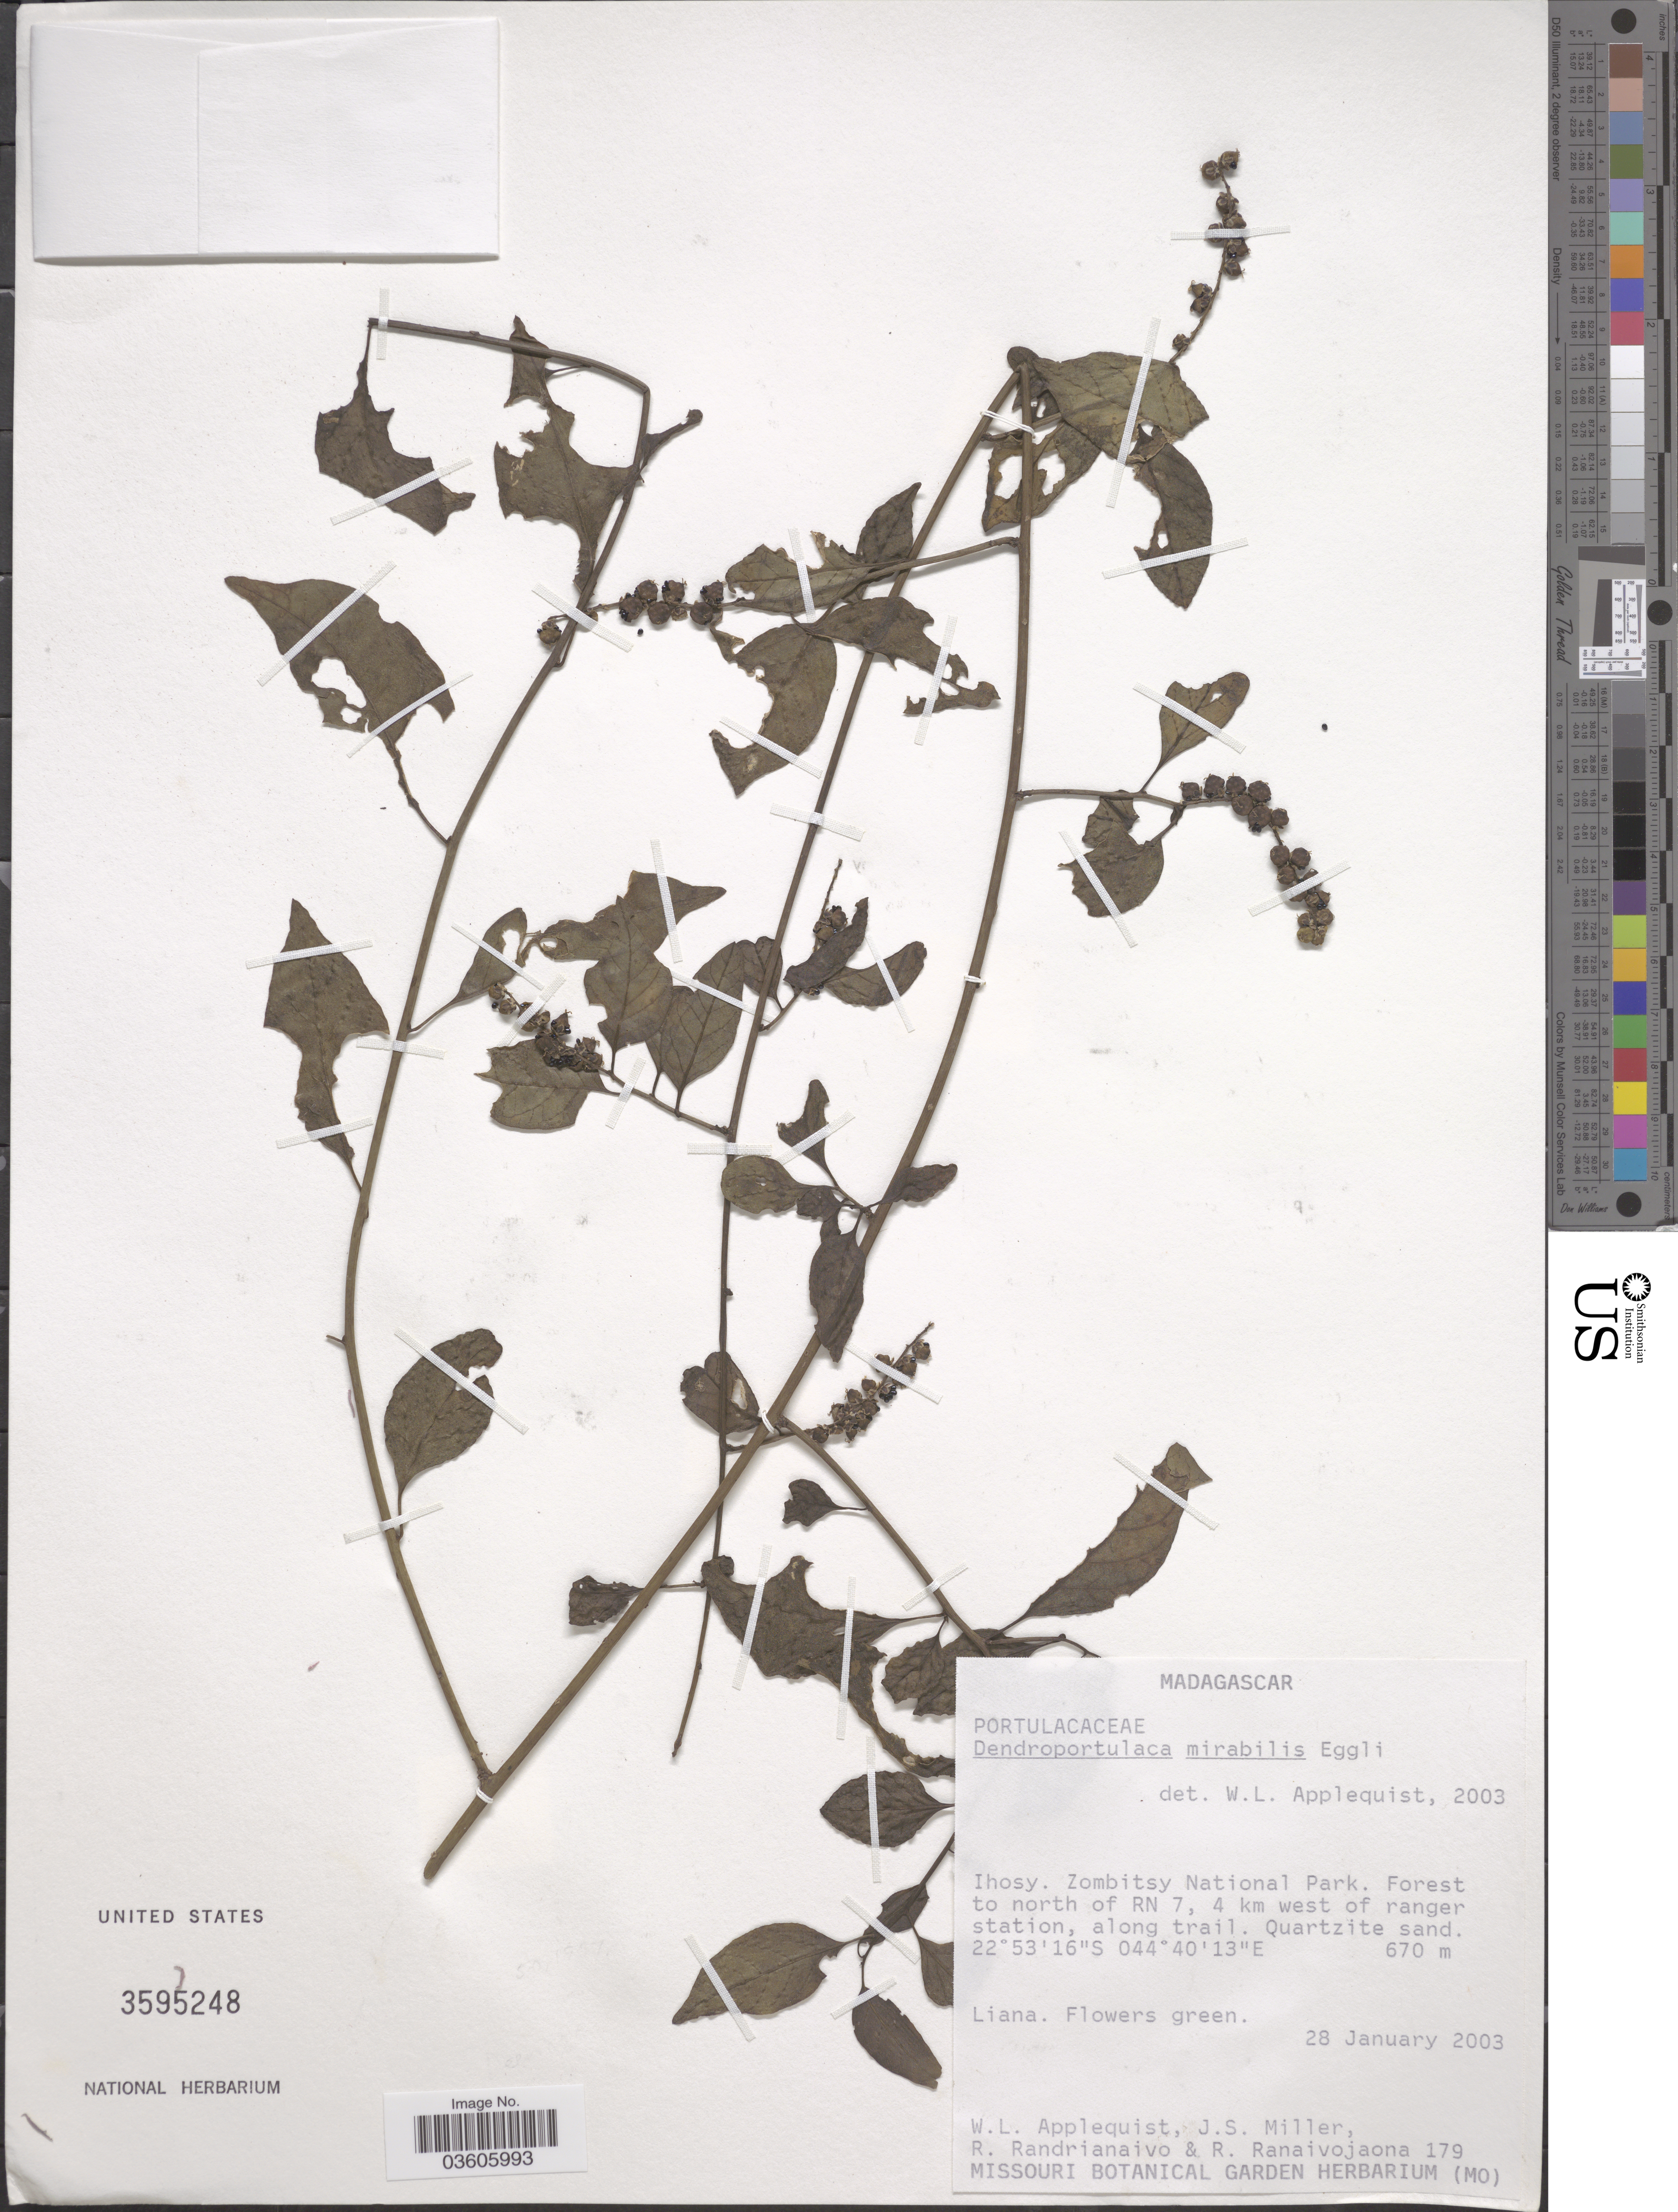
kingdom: Plantae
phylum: Tracheophyta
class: Magnoliopsida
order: Caryophyllales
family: Amaranthaceae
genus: Deeringia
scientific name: Deeringia mirabilis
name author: (Eggli) Appleq. & D.B. Pratt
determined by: Applequist, W. L.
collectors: W. Applequist, J. S. Miller, R. Randrianaivo & R. Ranaivojaona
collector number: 179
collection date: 2003-01-28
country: Madagascar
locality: Ihosy. Zombitsy National Park. Forest to north of RN 7, 4 km west of ranger station, along trail.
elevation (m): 670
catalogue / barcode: US 3595248